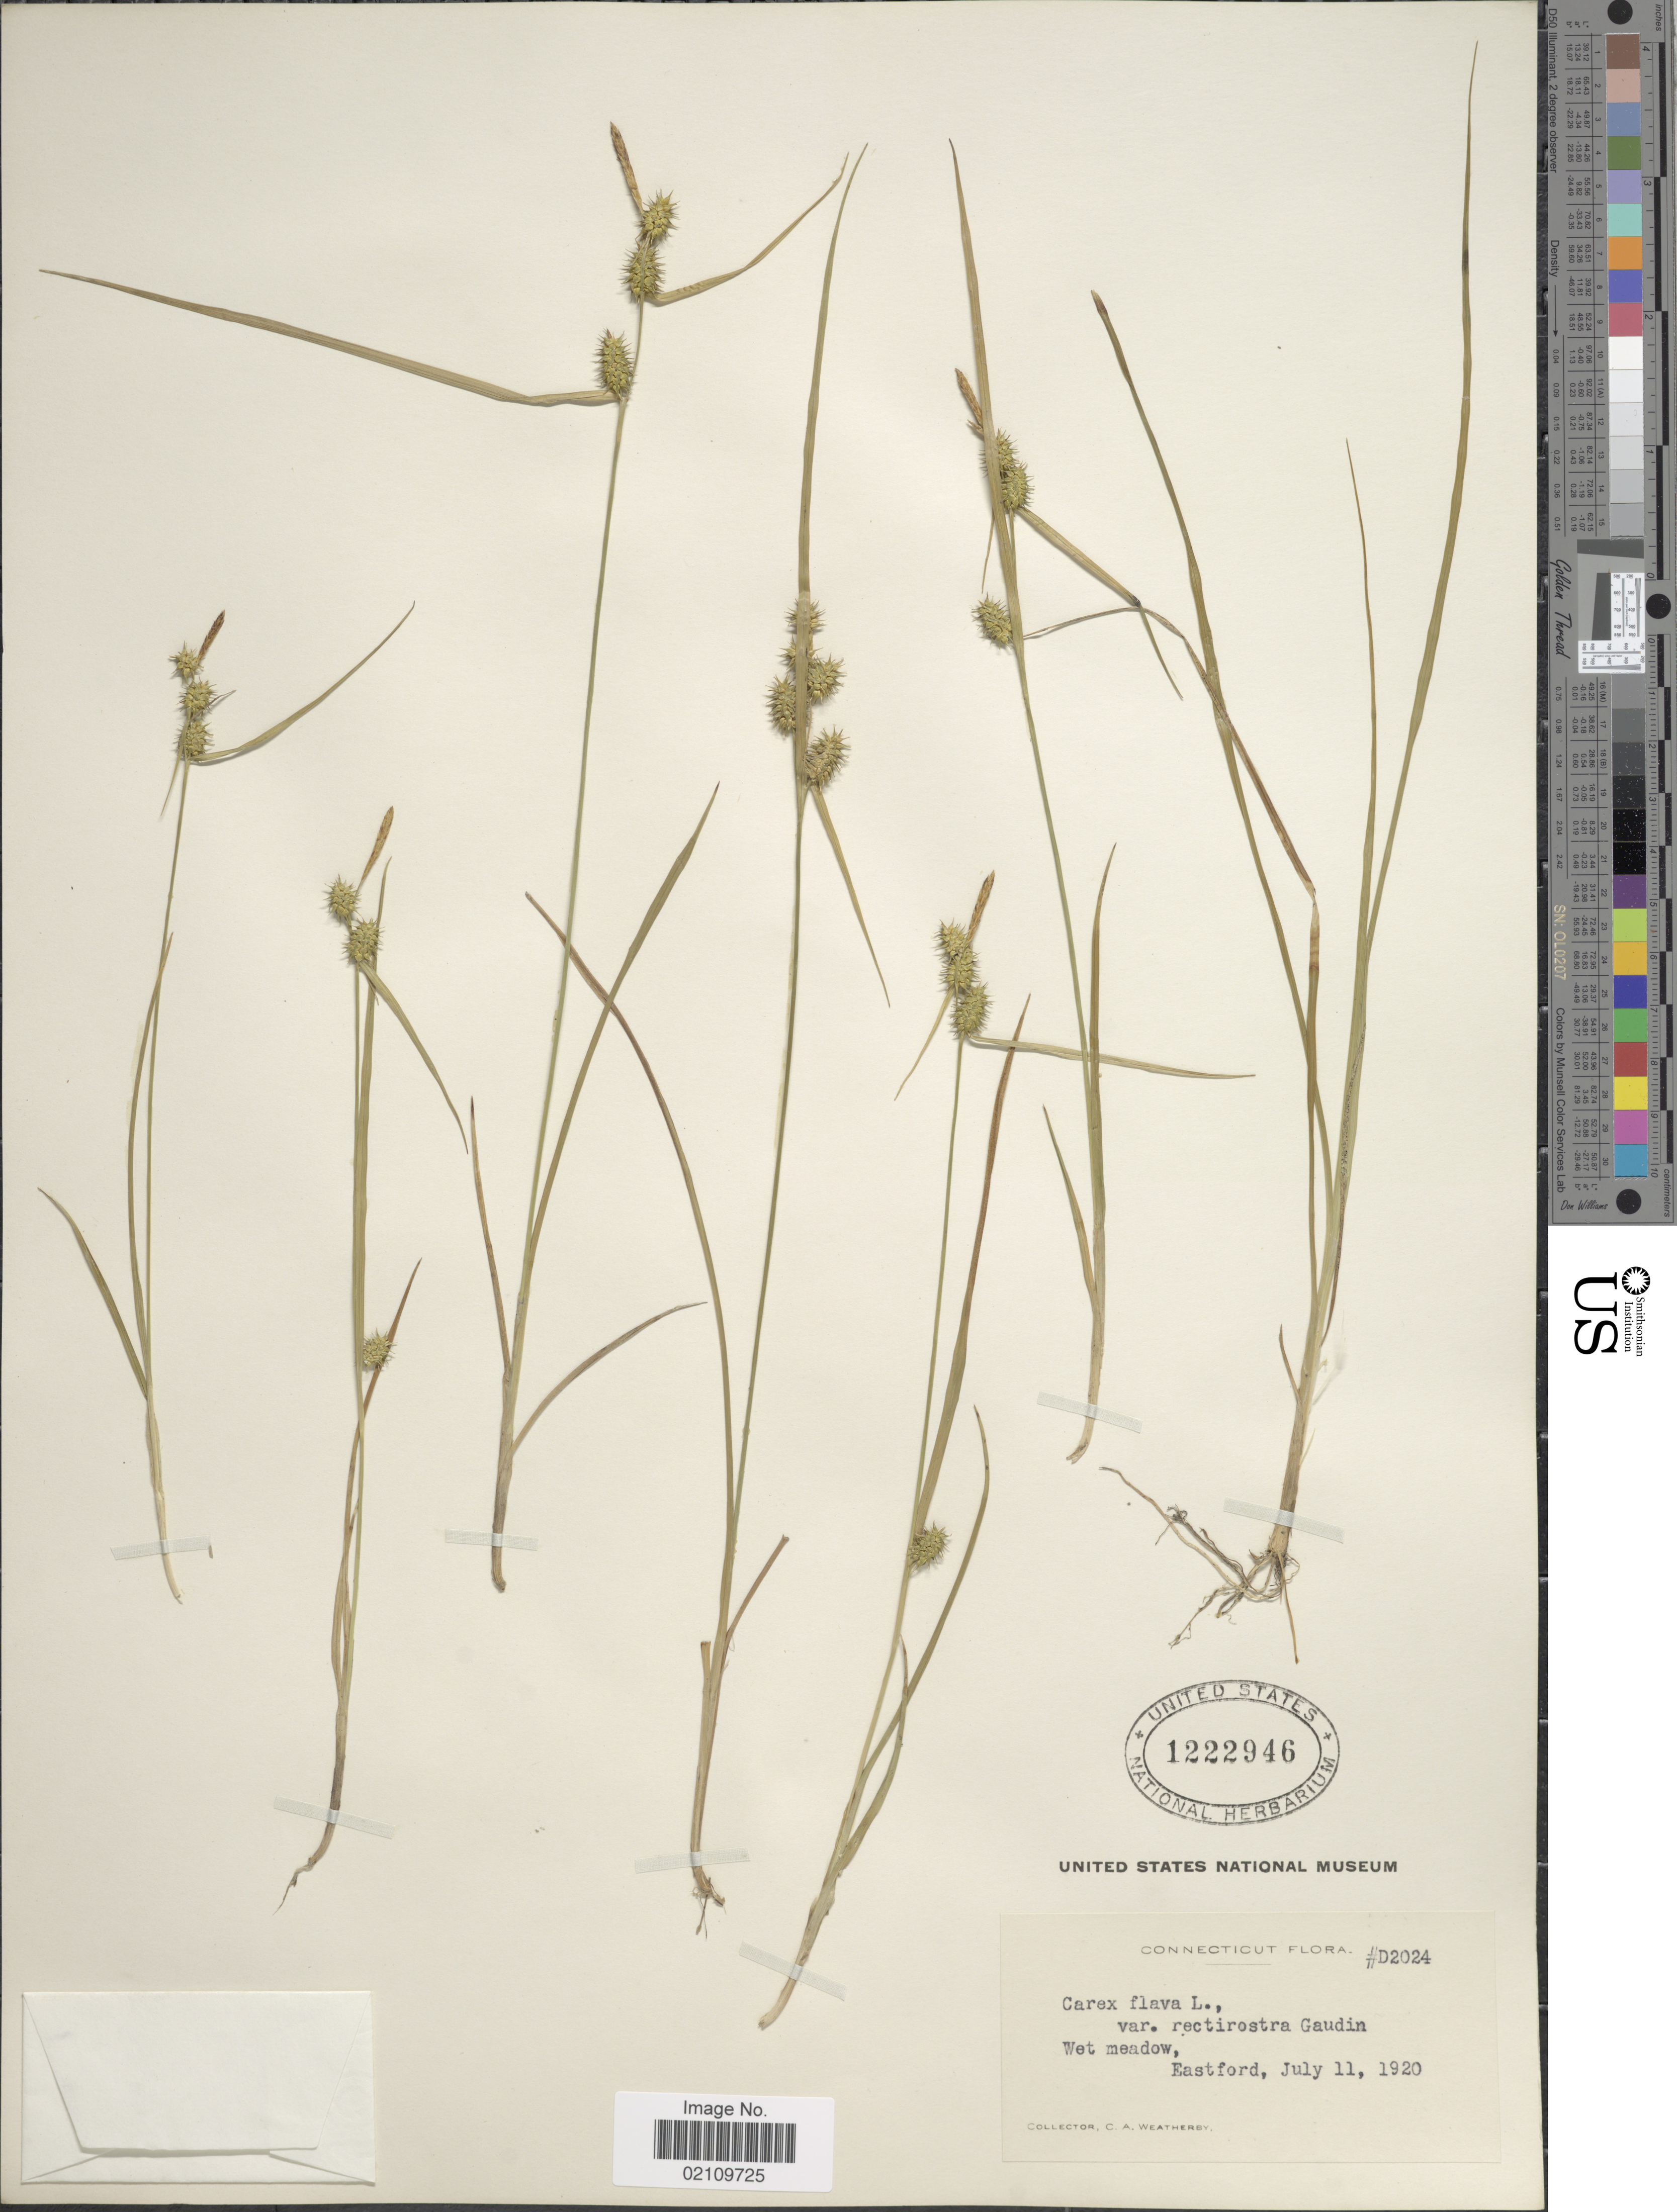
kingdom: Plantae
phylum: Tracheophyta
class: Liliopsida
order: Poales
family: Cyperaceae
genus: Carex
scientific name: Carex flava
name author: L.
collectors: C. A. Weatherby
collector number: D2024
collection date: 1920-07-11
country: United States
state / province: Connecticut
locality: Eastford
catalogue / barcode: US 1222946